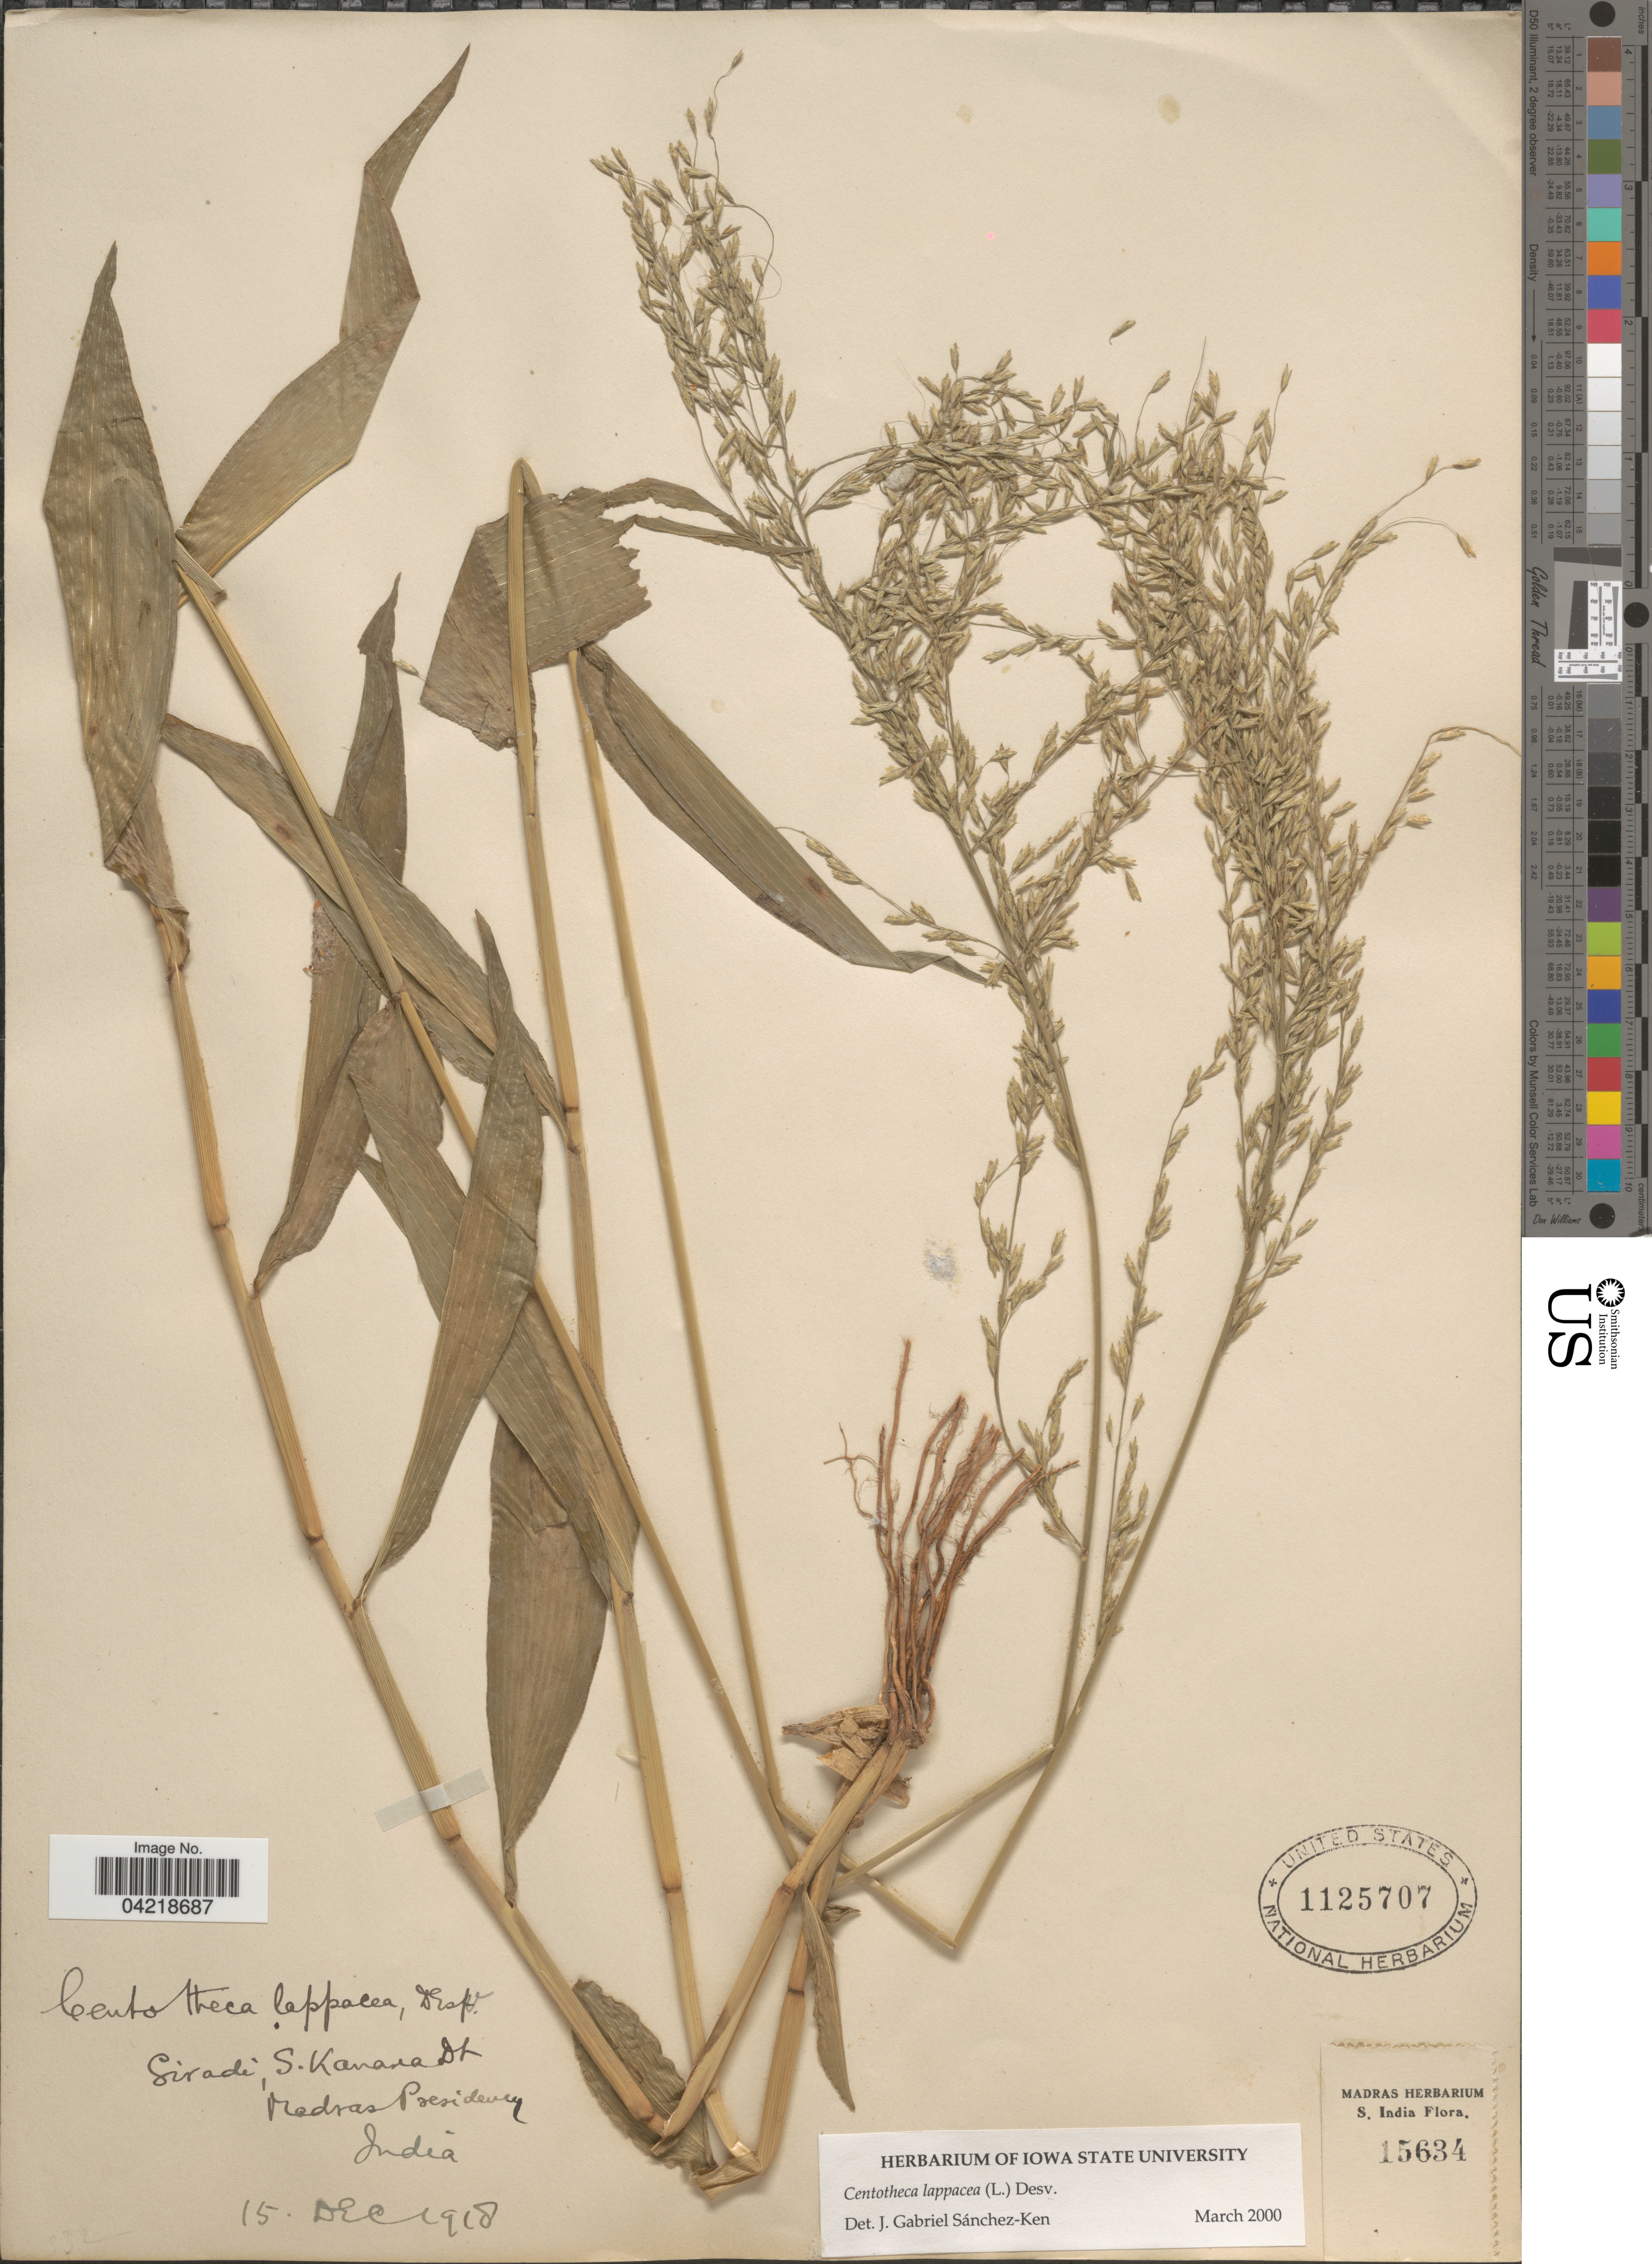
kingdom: Plantae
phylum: Tracheophyta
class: Liliopsida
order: Poales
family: Poaceae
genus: Centotheca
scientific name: Centotheca lappacea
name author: (L.) Desv.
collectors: Ex herb. Madras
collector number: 15634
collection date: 1918-12-15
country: India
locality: Siradi, S.Kanana Dt. Madras Presidency. S. India.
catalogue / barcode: US 1125707